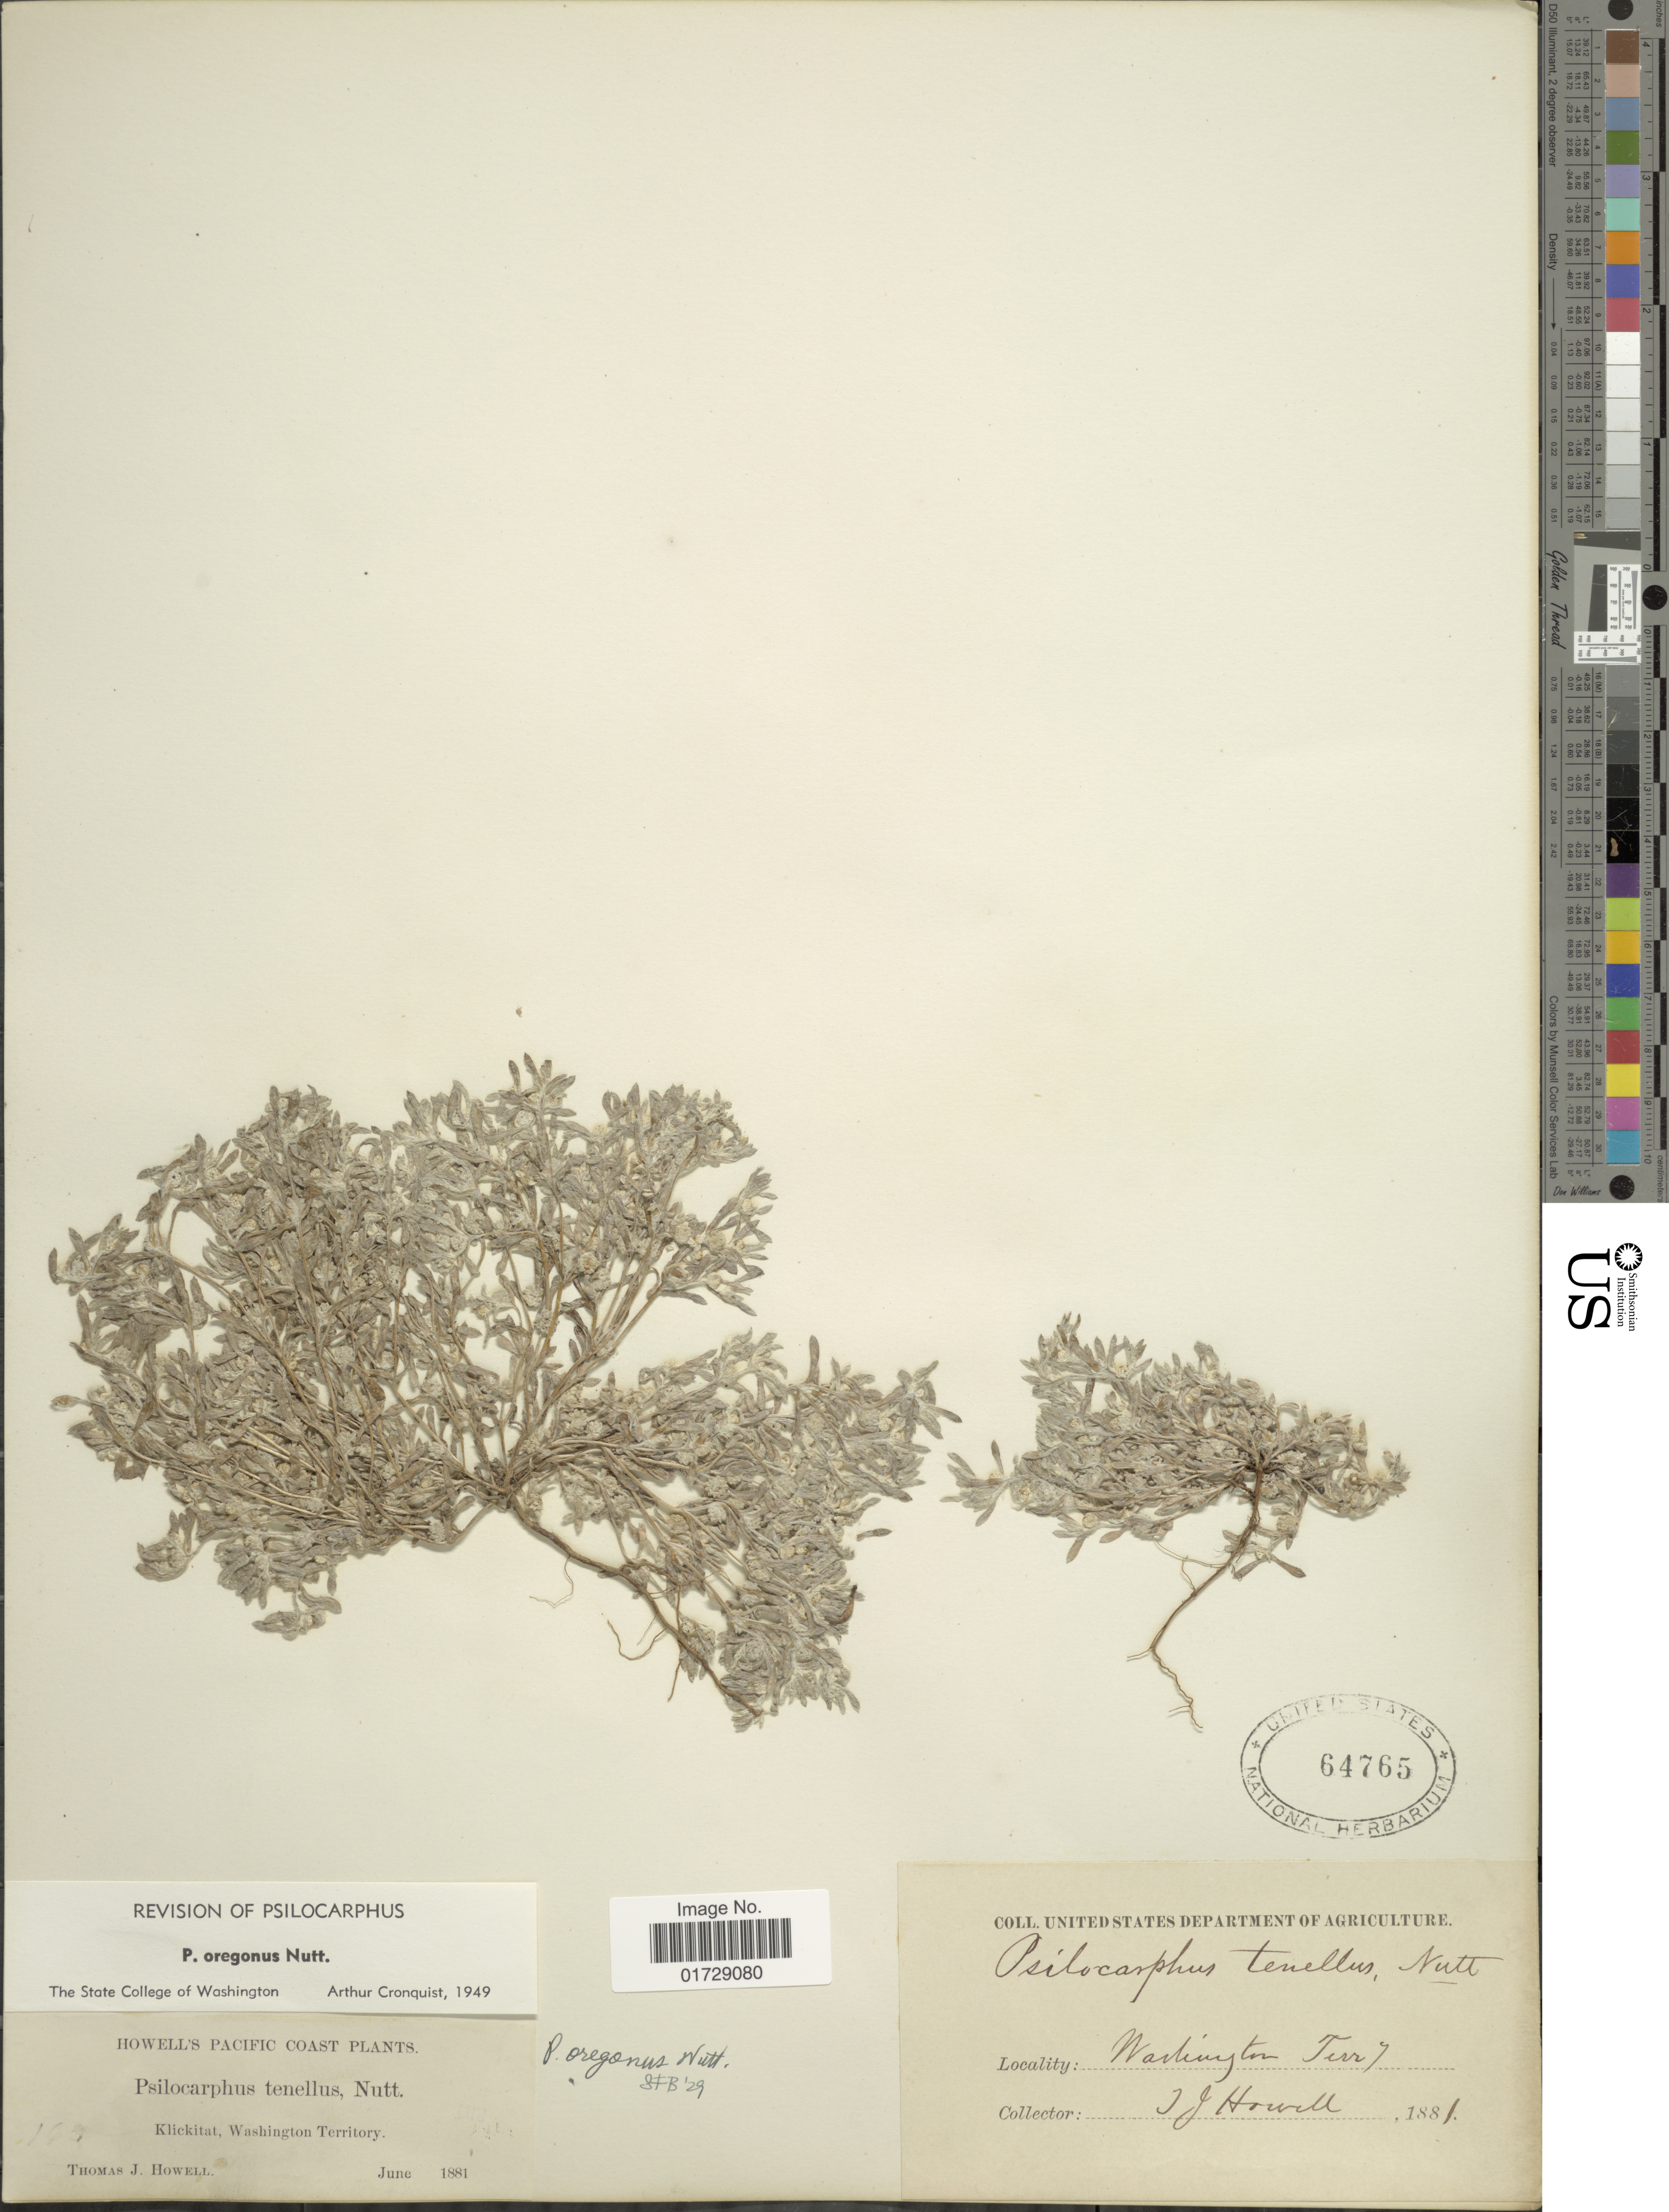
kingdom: Plantae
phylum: Tracheophyta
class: Magnoliopsida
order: Asterales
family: Asteraceae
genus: Psilocarphus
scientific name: Psilocarphus oregonus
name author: Nutt.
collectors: T. J. Howell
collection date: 1881-06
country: United States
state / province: Washington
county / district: Klickitat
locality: Klickitat, Washington Territory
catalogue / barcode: US 64765